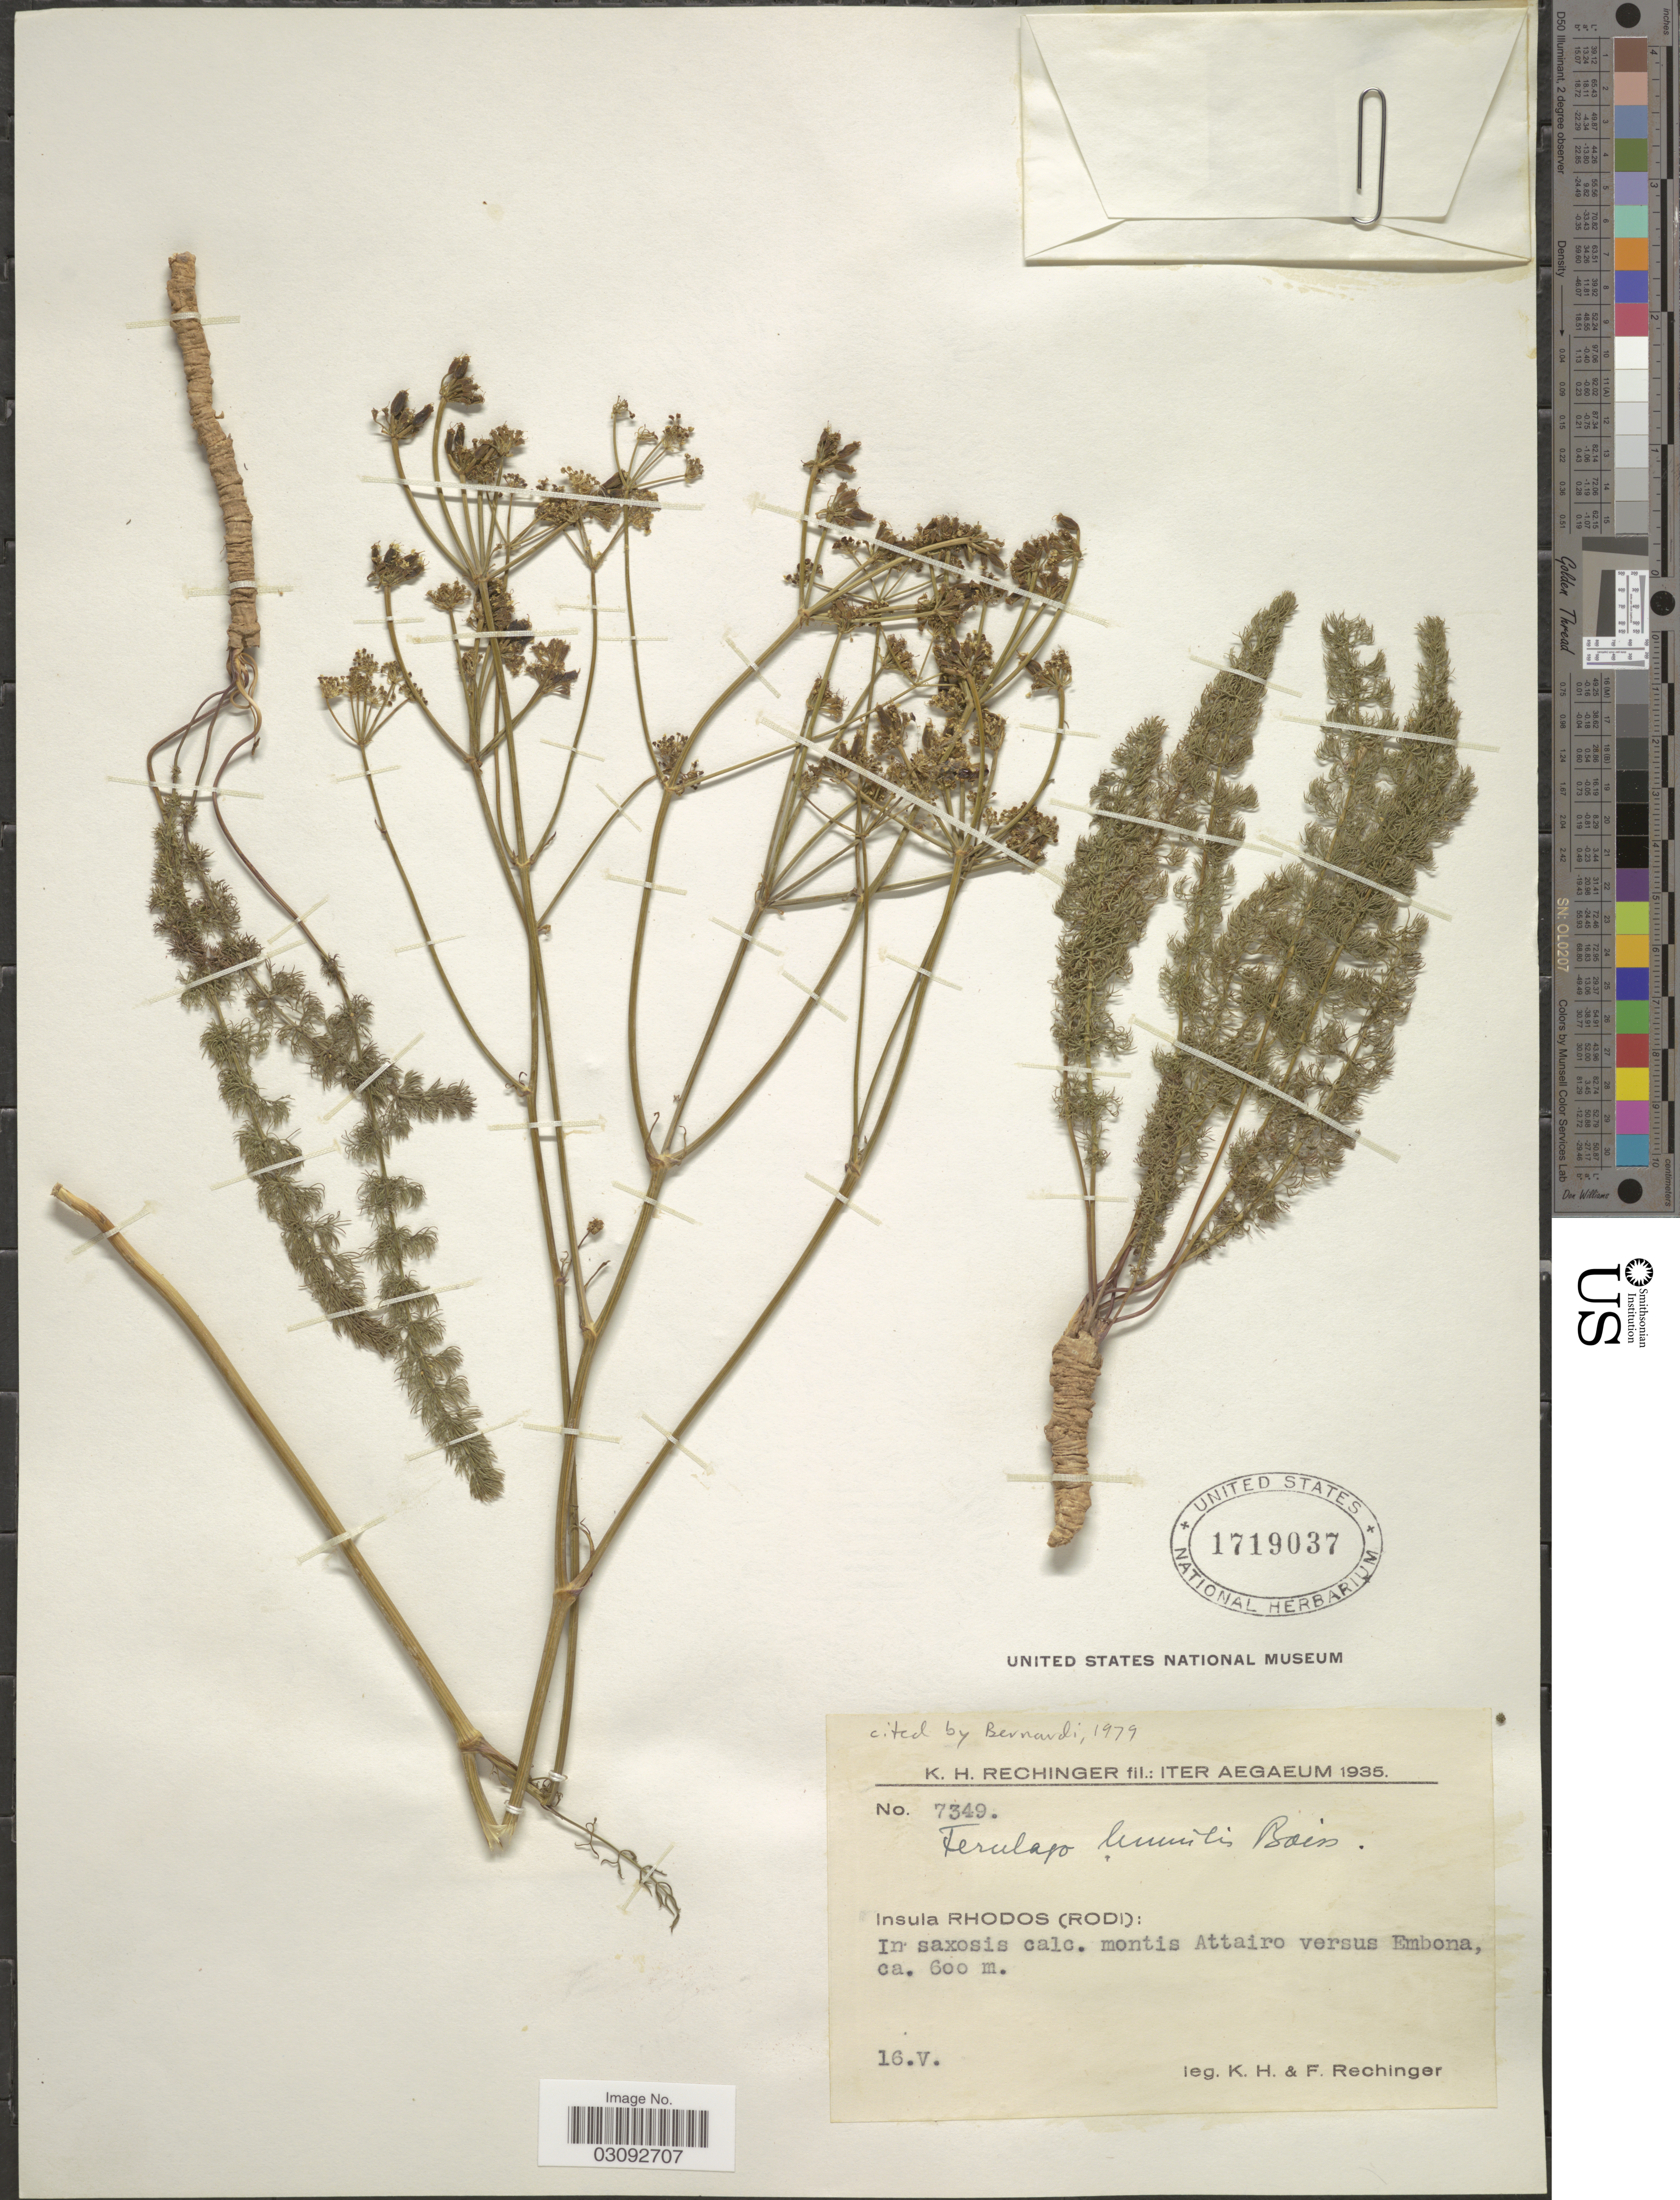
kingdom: Plantae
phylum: Tracheophyta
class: Magnoliopsida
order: Apiales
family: Apiaceae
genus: Ferulago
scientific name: Ferulago humilis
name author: Boiss.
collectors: K. H. Rechinger & F. Rechinger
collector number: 7349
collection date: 1935-05-16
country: Greece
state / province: South Aegean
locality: Iter Aegaeum, Insula Rhodos (Rodi): In saxosis calc. montis Attairo versus Embona.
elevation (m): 600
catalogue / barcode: US 1719037